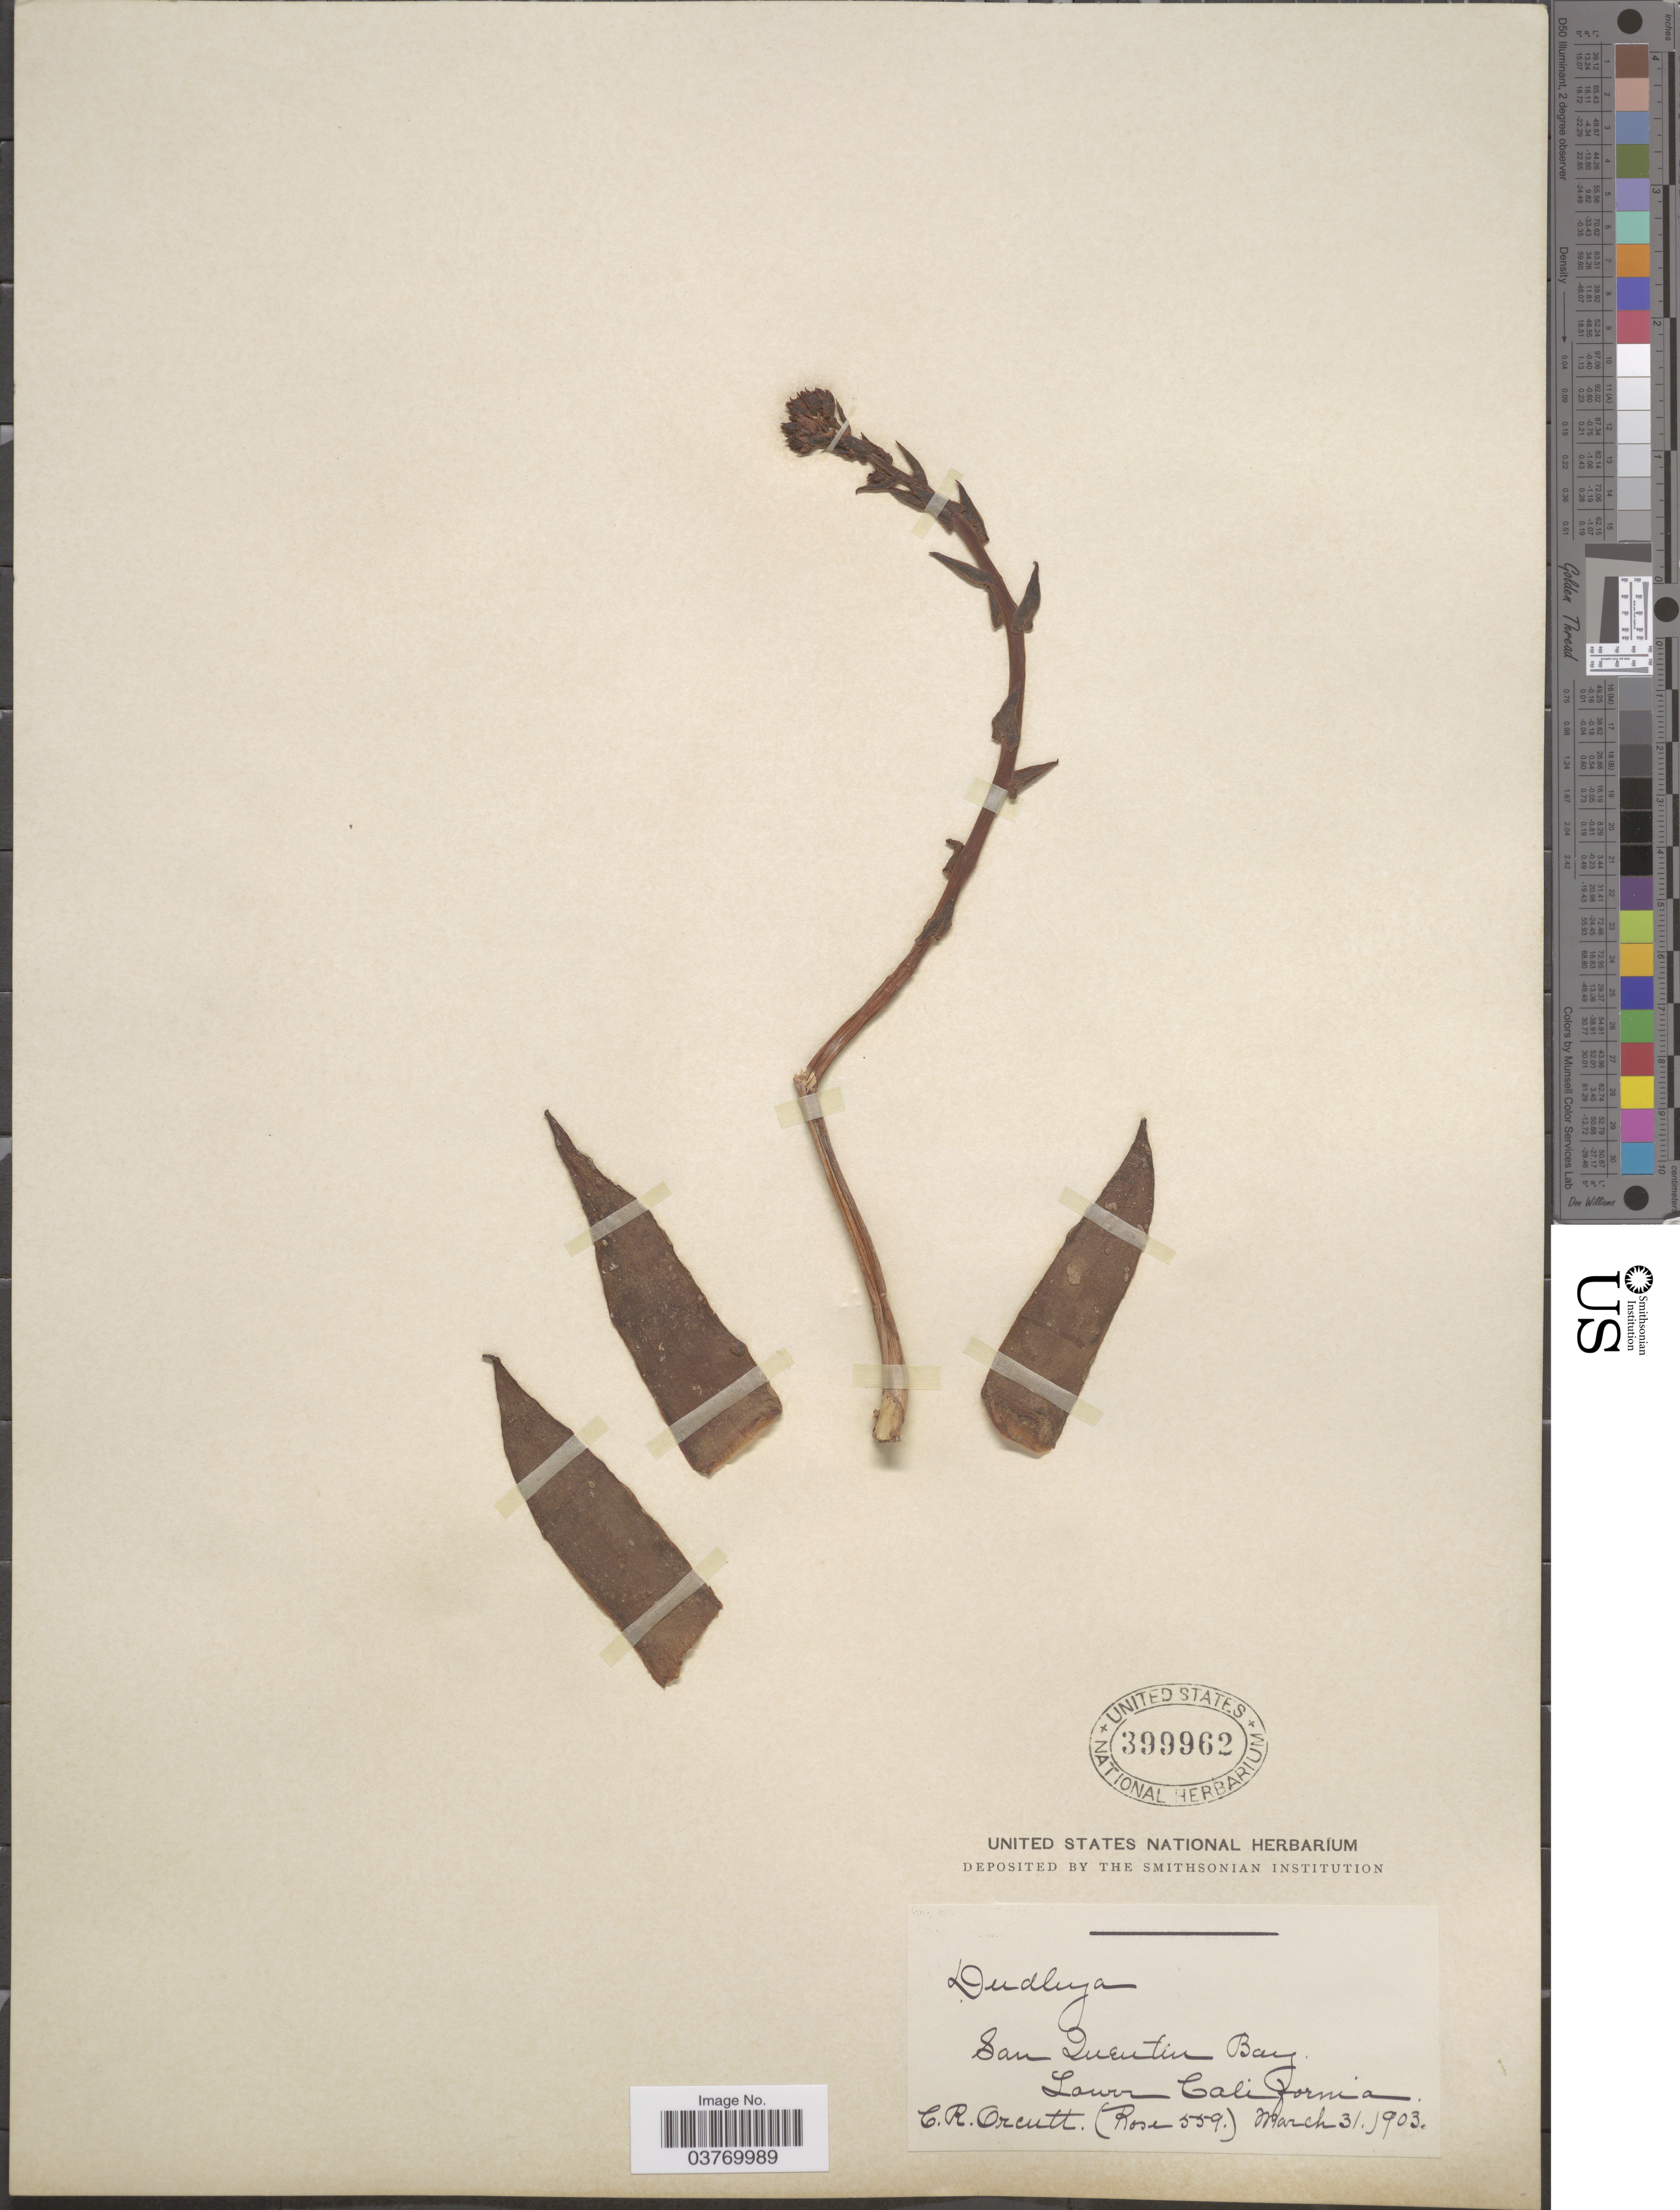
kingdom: Plantae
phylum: Tracheophyta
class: Magnoliopsida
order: Saxifragales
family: Crassulaceae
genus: Dudleya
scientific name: Dudleya cultrata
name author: Rose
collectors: C. R. Orcutt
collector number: Rose 559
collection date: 1903-03-31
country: Mexico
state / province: Baja California Norte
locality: San Quentin Bay, Lower California.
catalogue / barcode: US 399962